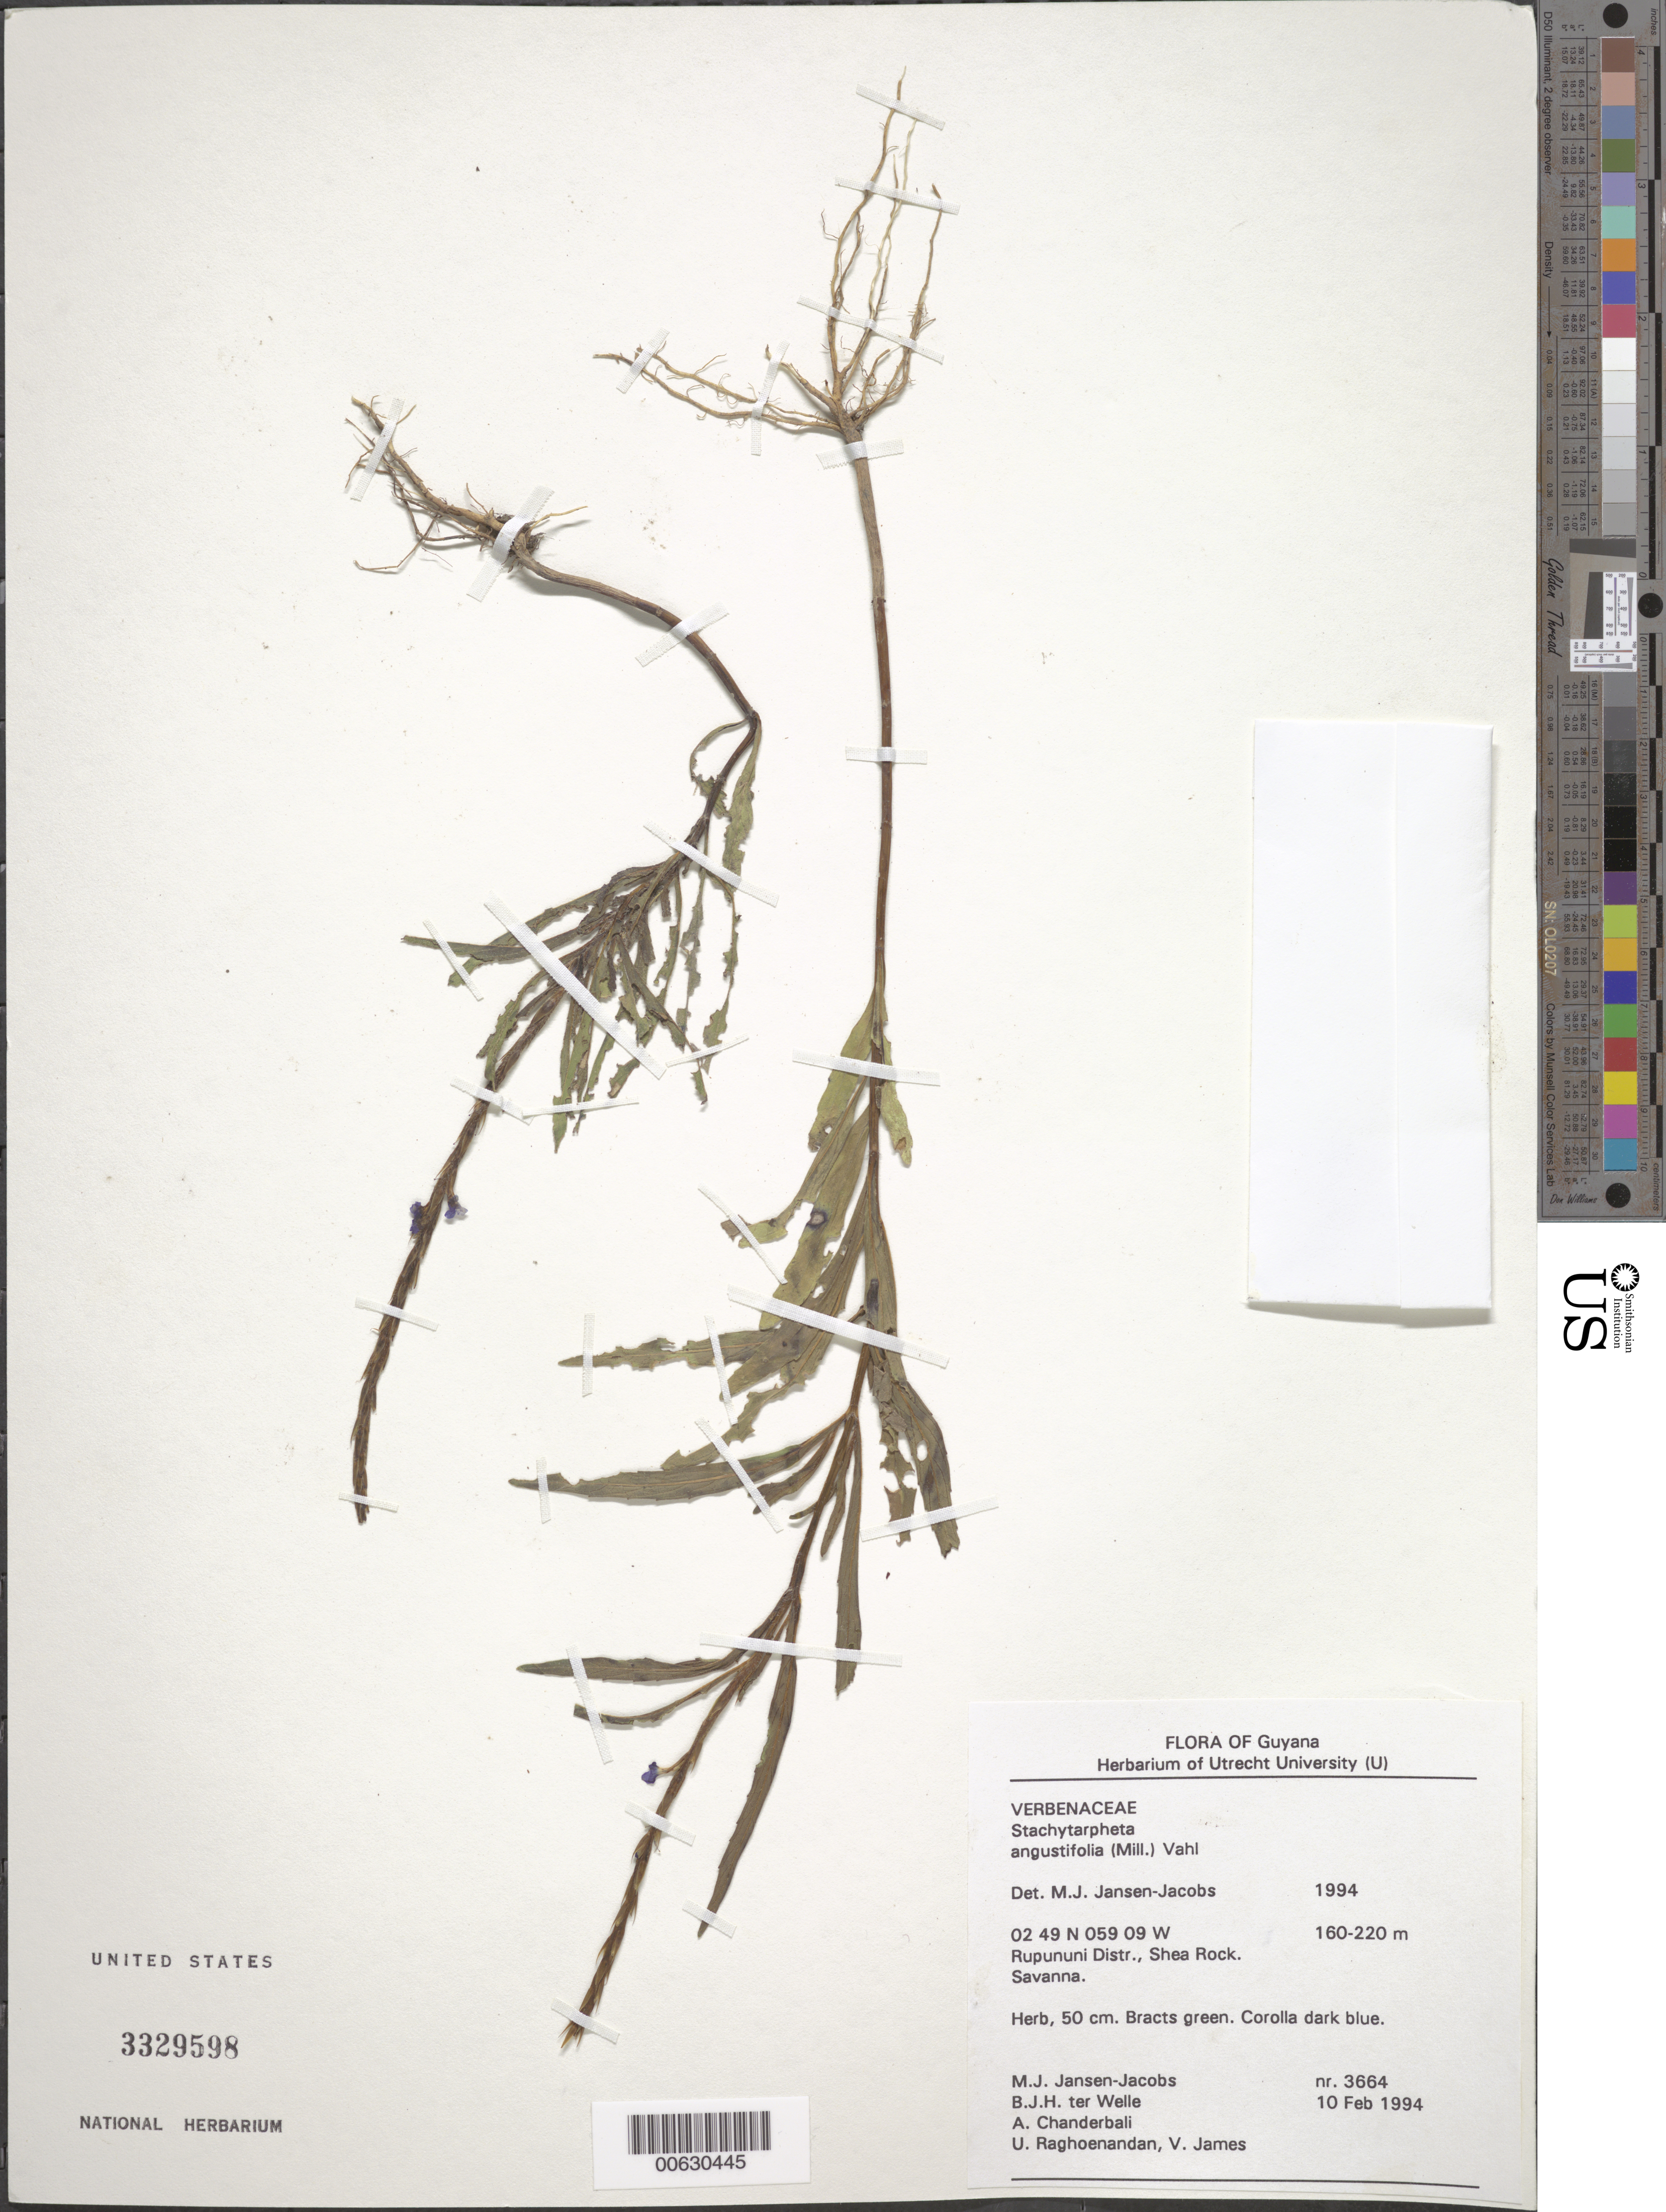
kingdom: Plantae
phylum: Tracheophyta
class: Magnoliopsida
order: Lamiales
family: Verbenaceae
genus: Stachytarpheta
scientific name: Stachytarpheta angustifolia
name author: (Mill.) Vahl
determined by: Jansen-Jacobs, M. J., (U), Nationaal Herbarium Nederland, Utrecht University branch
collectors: M. J. Jansen-Jacobs, B. Welle, A. S. Chanderbali, U. Raghoenandan & V. James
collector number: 3664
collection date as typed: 10-Feb-94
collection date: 1994-02-10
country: Guyana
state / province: U. Takutu-U. Essequibo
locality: Shea Rock, Rupununi Dist.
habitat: Savanna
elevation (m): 160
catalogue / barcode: US 3329598